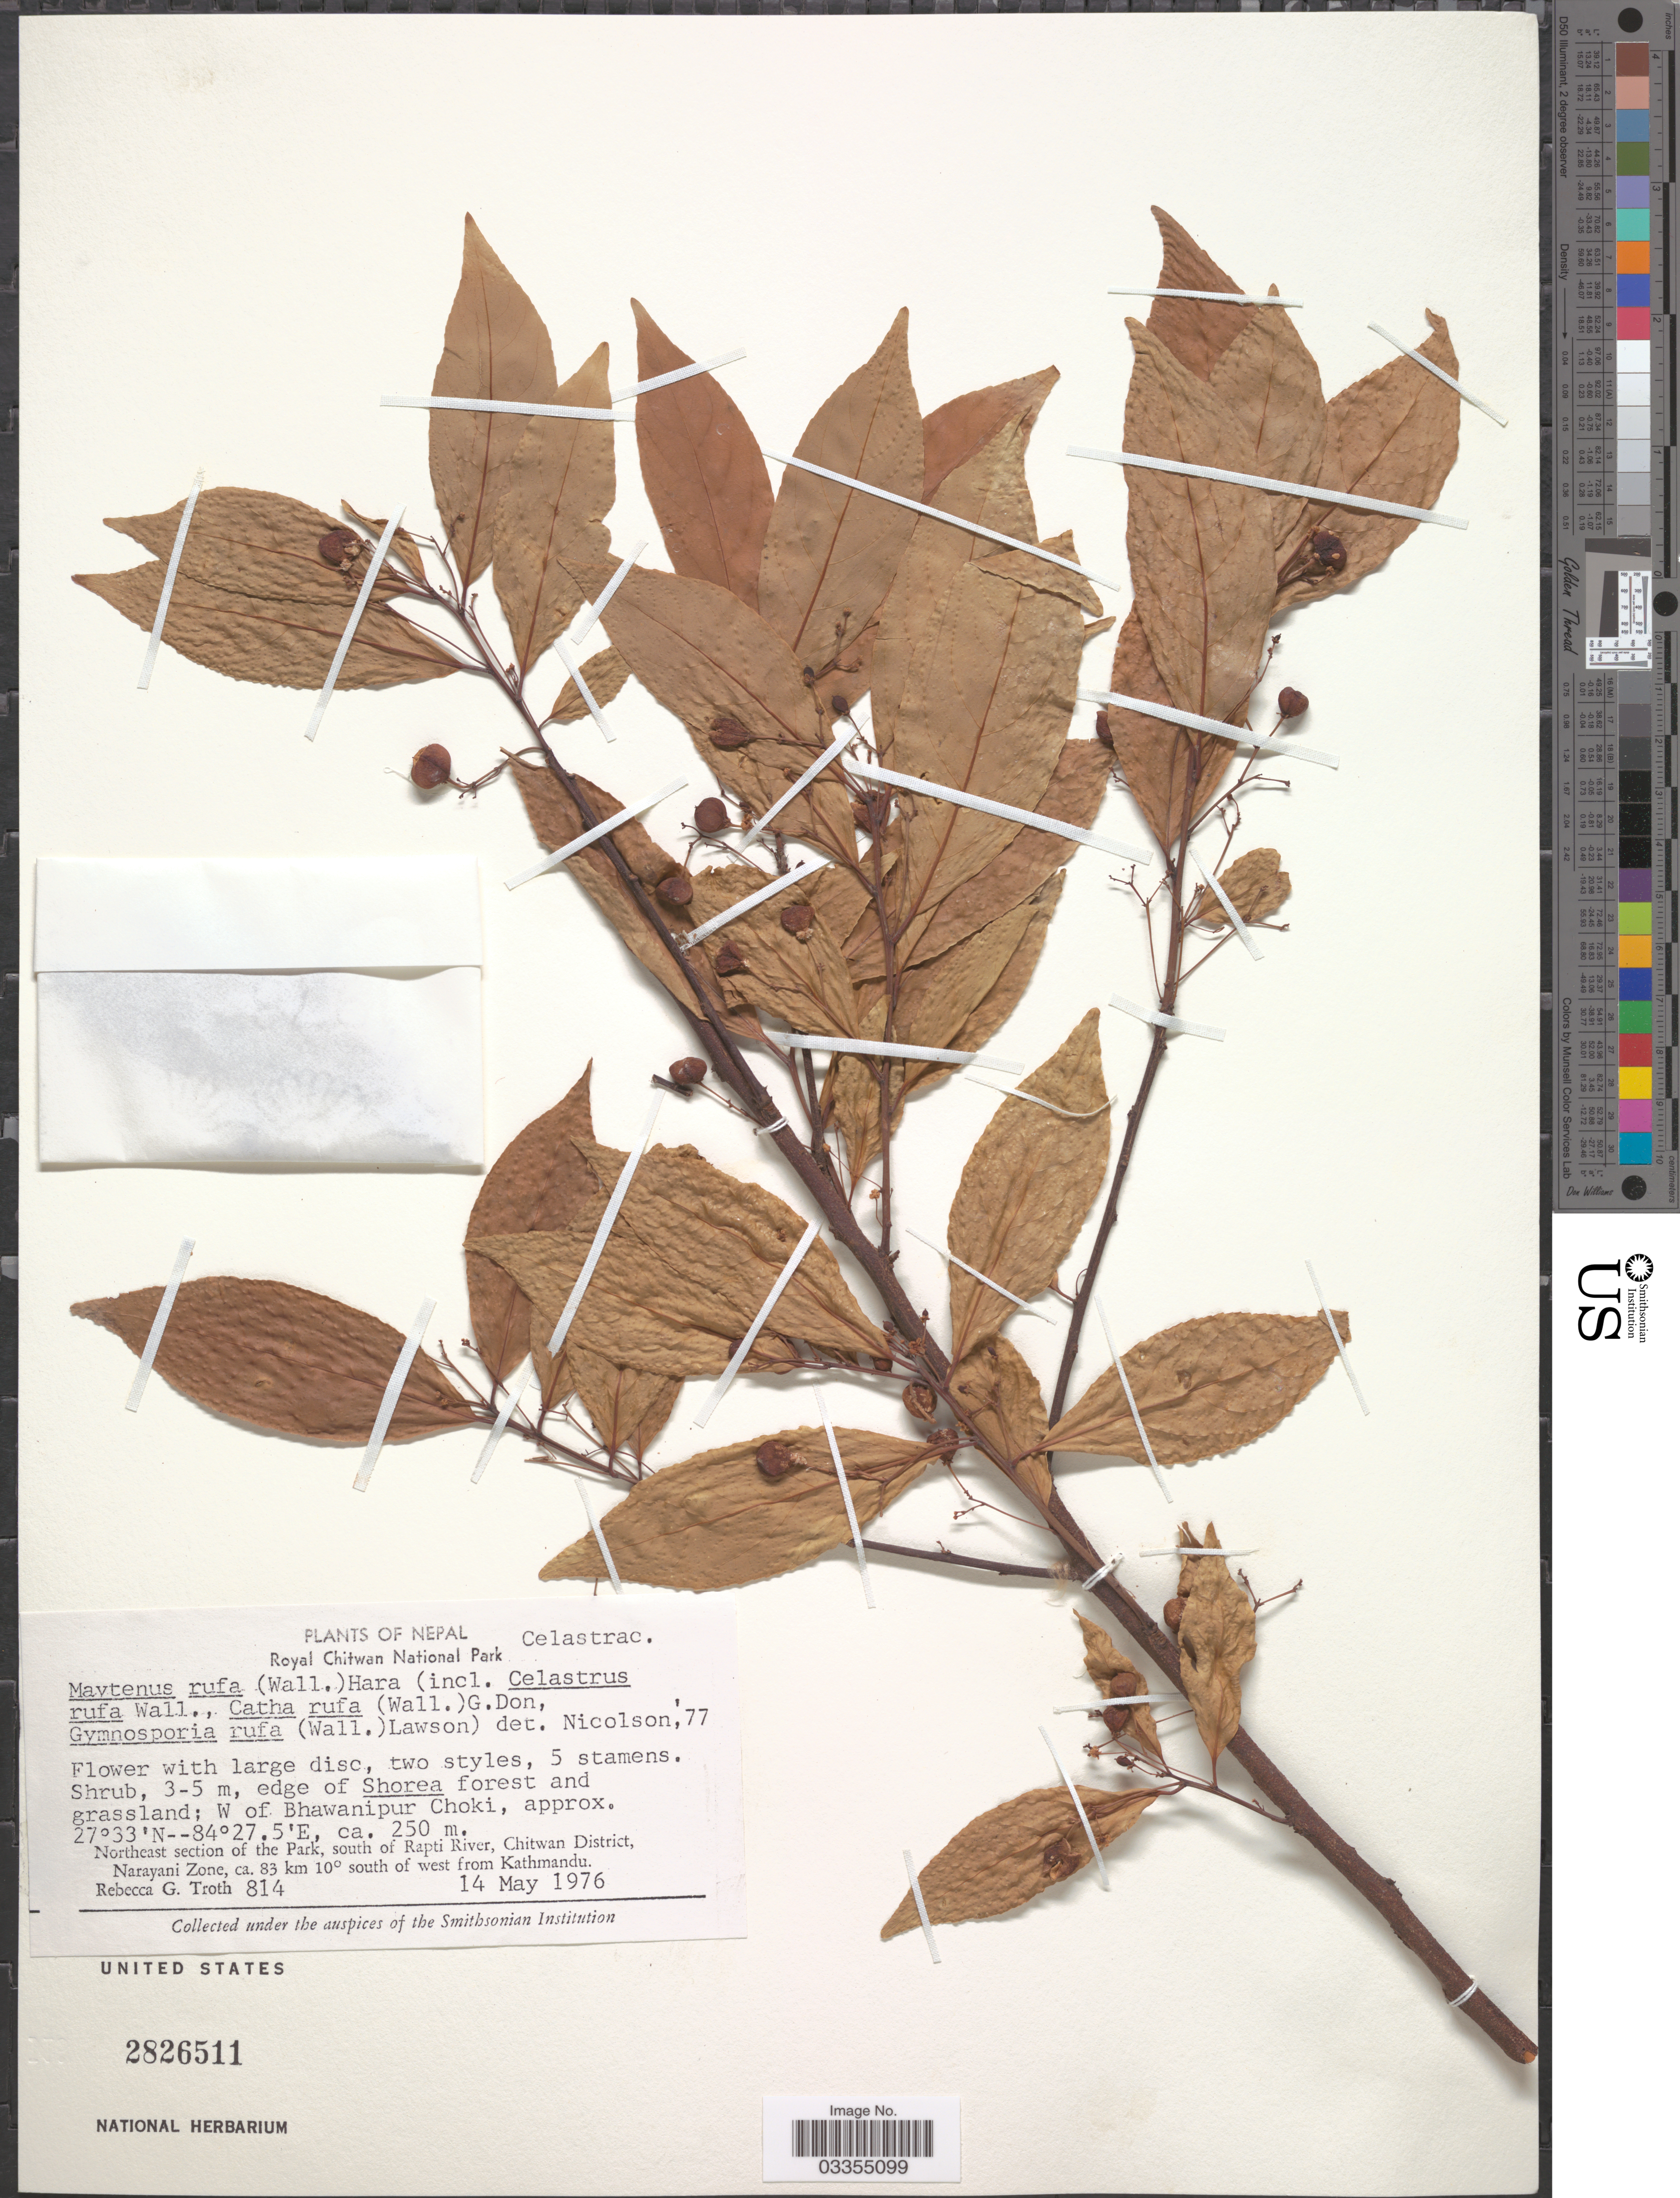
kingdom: Plantae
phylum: Tracheophyta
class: Magnoliopsida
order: Celastrales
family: Celastraceae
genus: Gymnosporia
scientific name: Gymnosporia rufa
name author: (Wall.) Hook. f.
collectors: R. Troth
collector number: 814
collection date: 1976-05-14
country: Nepal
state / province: Narayani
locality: Royal Chitwan National Park. W of Bhawanipur Choki. Northeast section of the Park, south of Rapti River, Chitwan District, Narayani Zone, ca. 83 km 10° south of west from Kathmadu.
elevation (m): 250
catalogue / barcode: US 2826511